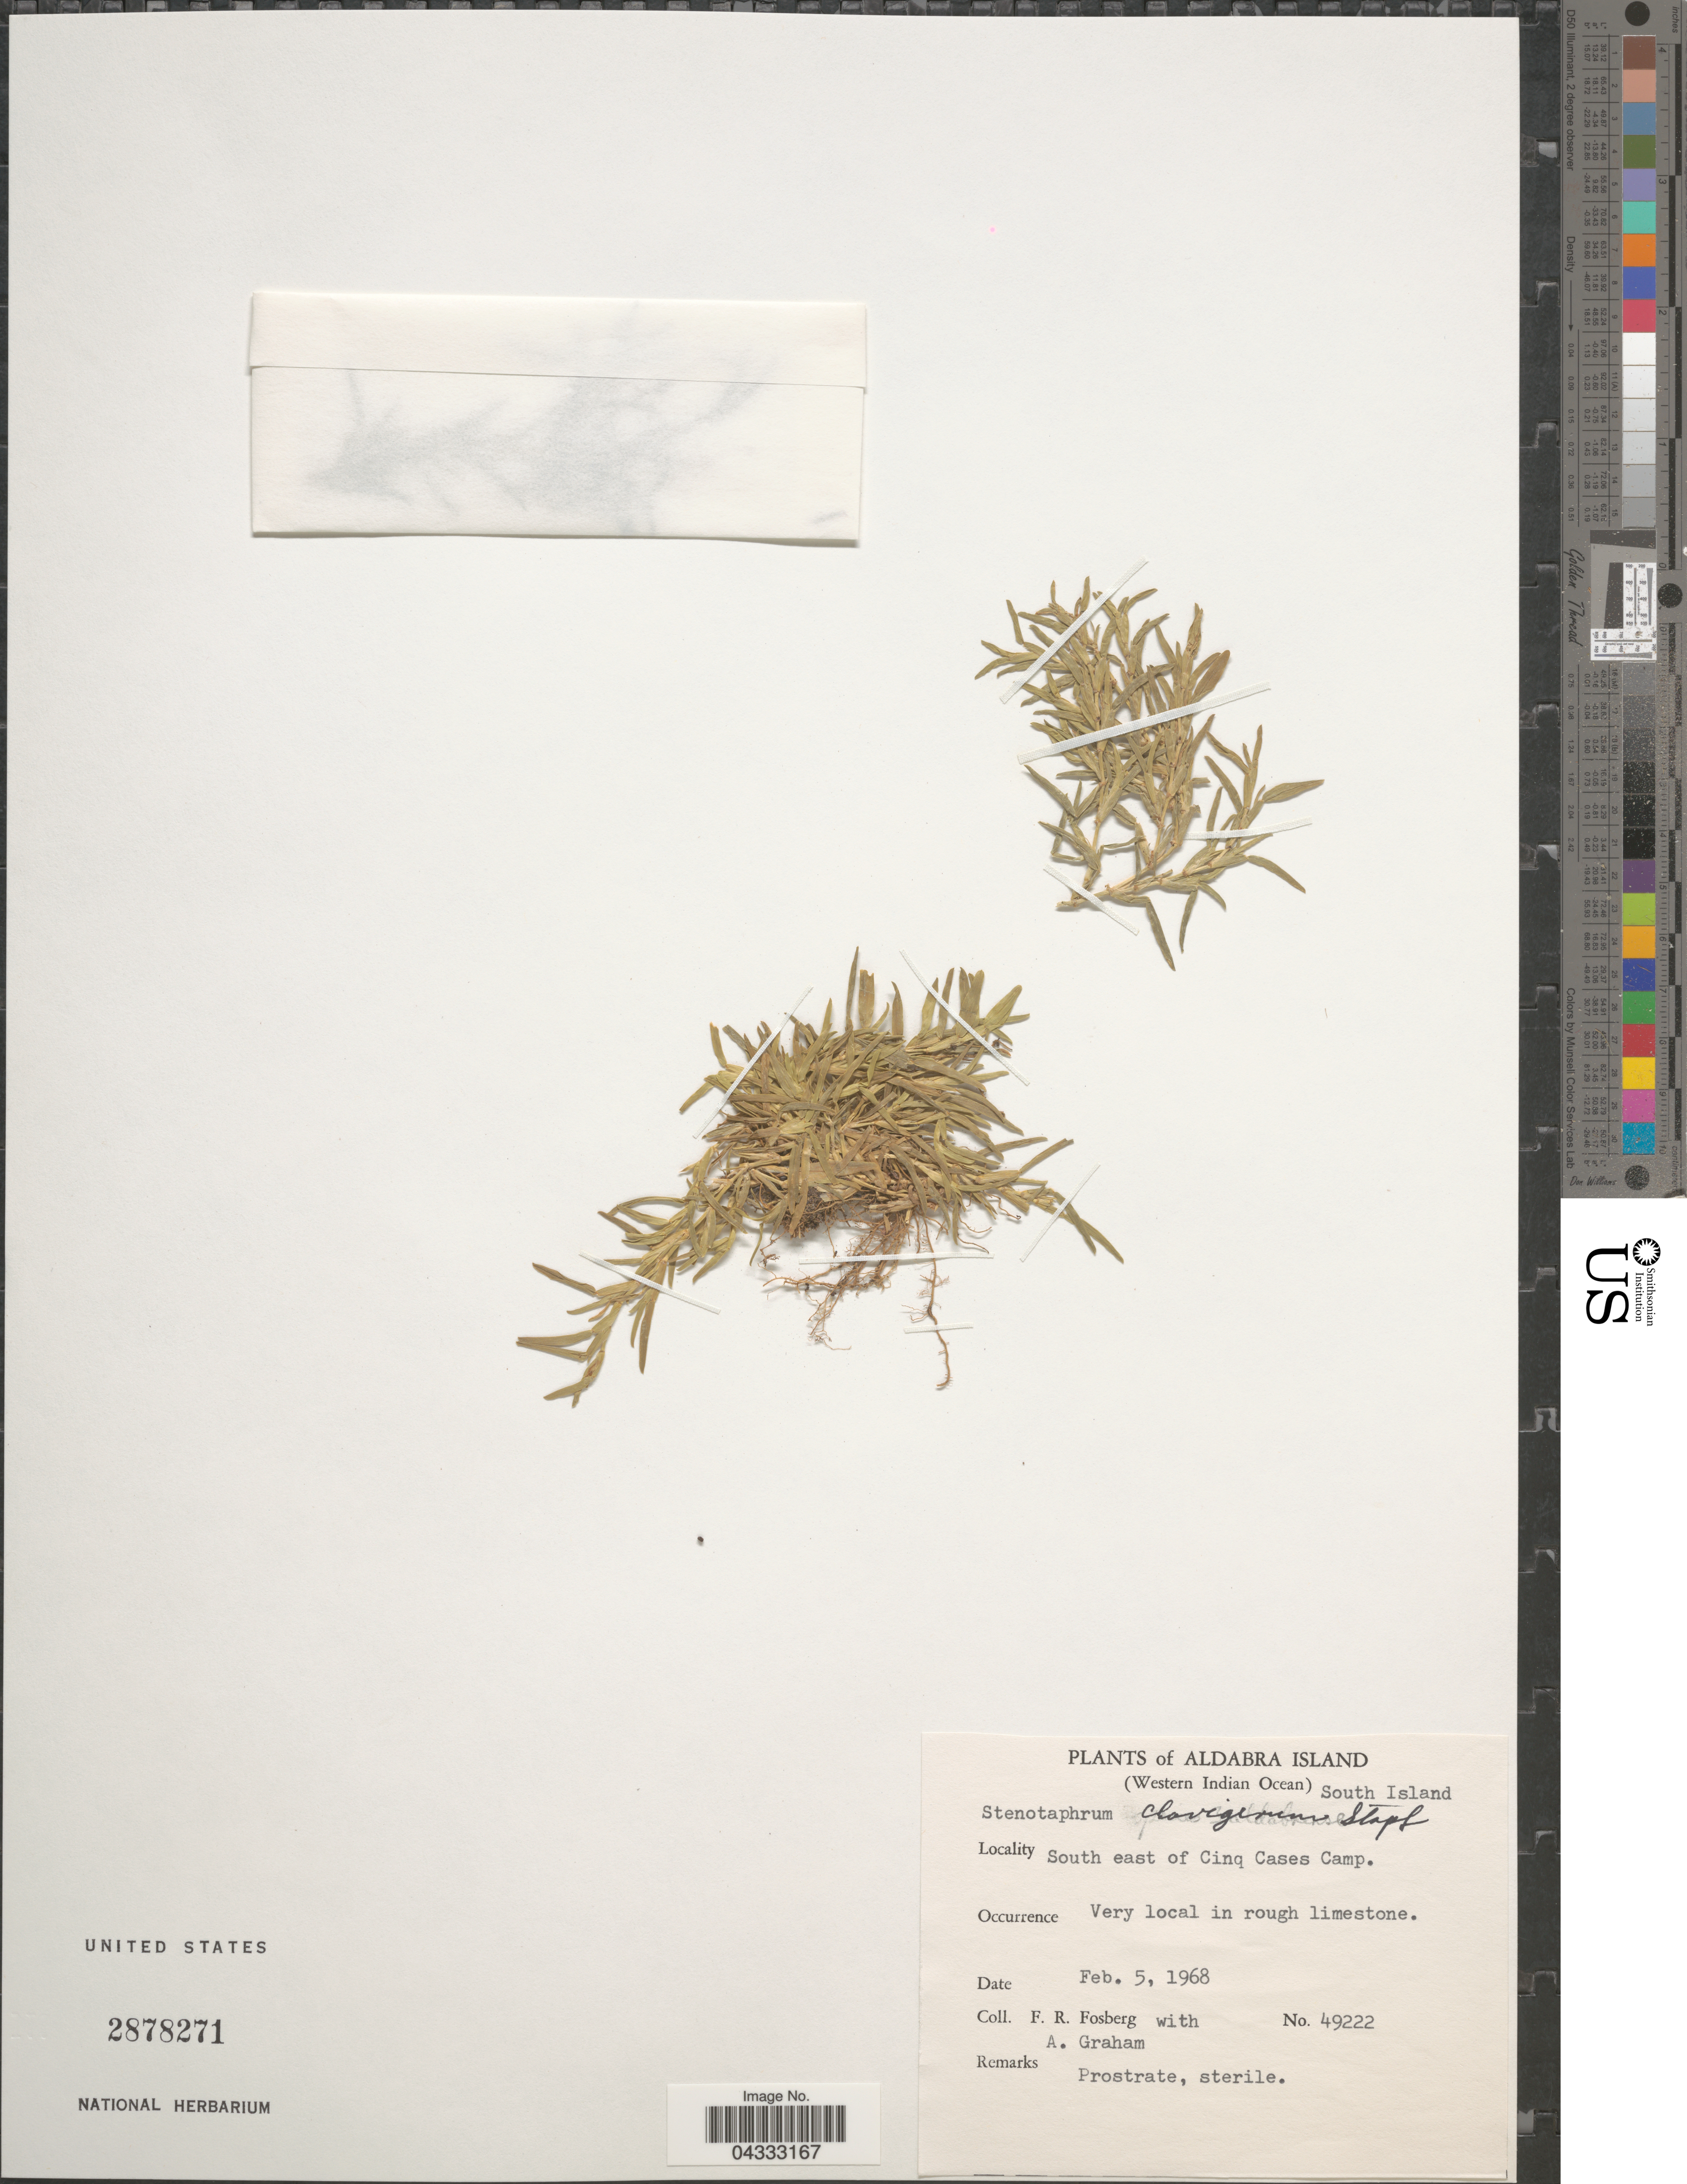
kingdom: Plantae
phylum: Tracheophyta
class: Liliopsida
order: Poales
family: Poaceae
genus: Stenotaphrum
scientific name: Stenotaphrum clavigerum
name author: Stapf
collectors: F. R. Fosberg & A. Graham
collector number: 49222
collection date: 1968-02-05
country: Seychelles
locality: Aldabra Island. (Western Indian Ocean). South Island. South east of Cinq Cases Camp.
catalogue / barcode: US 2878271